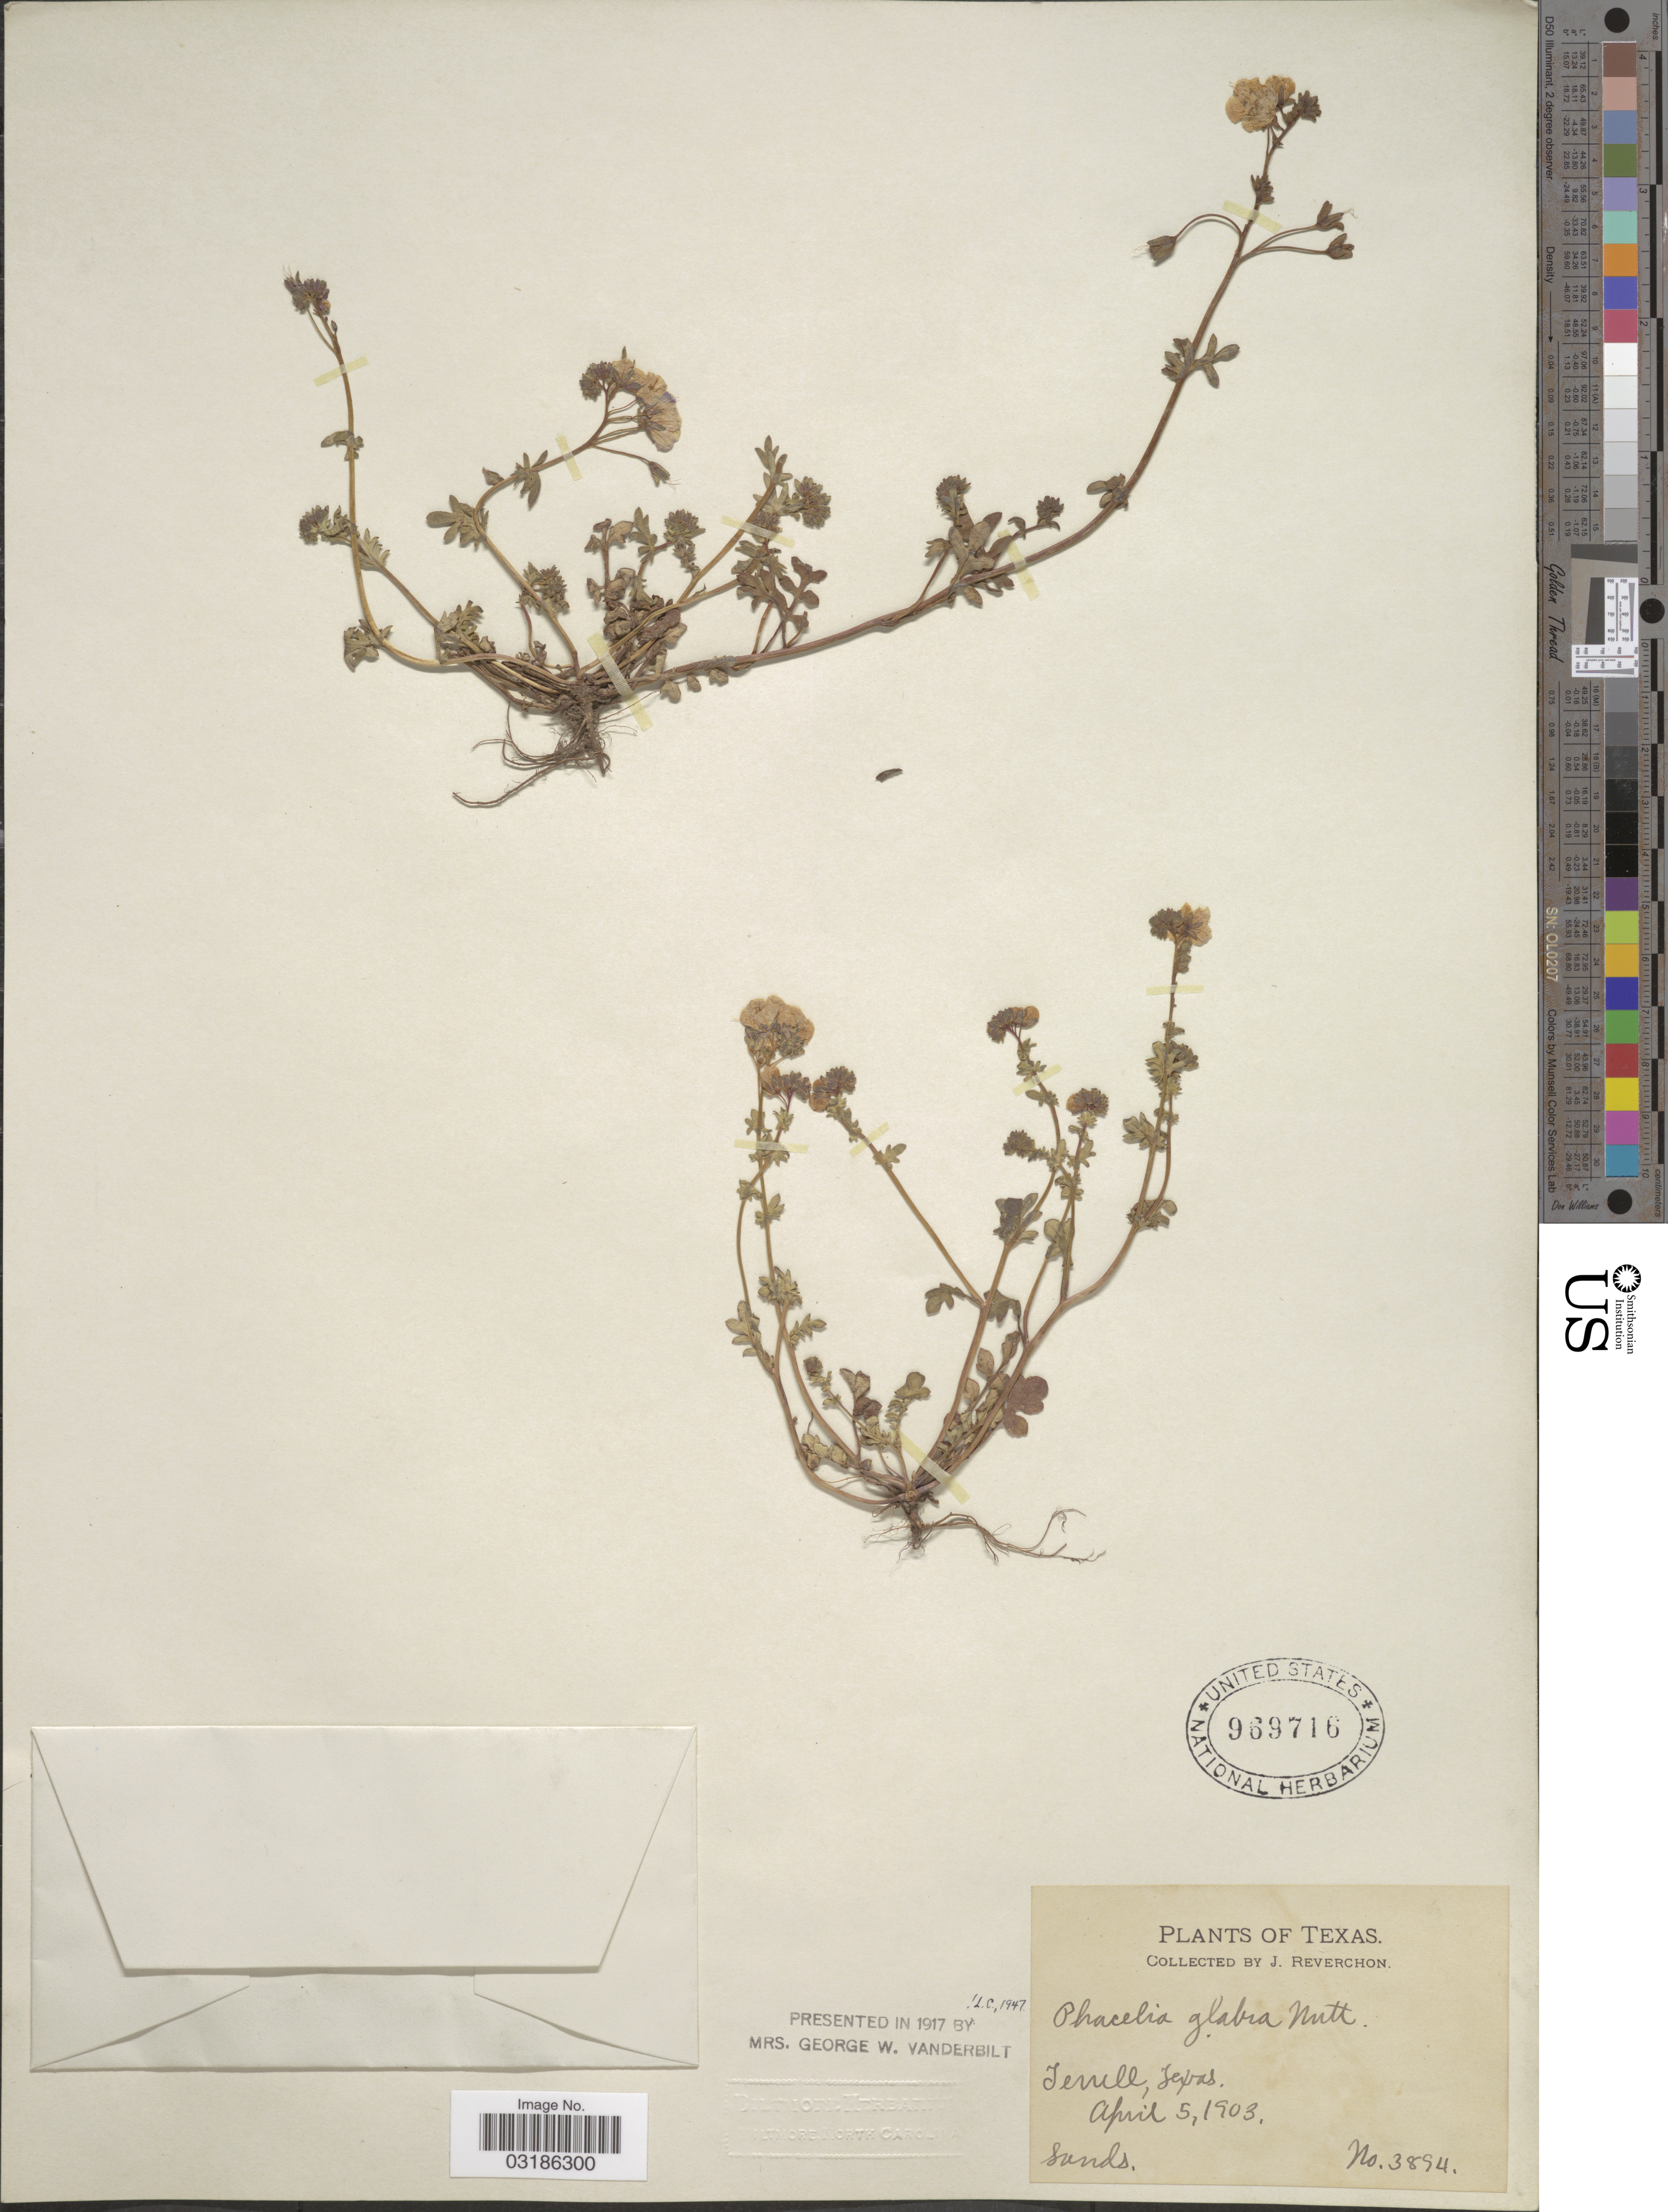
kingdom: Plantae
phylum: Tracheophyta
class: Magnoliopsida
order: Boraginales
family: Hydrophyllaceae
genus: Phacelia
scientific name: Phacelia glabra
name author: Nutt.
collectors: J. Reverchon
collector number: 3894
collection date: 1903-04-05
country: United States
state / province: Texas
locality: Tenell.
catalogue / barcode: US 969716